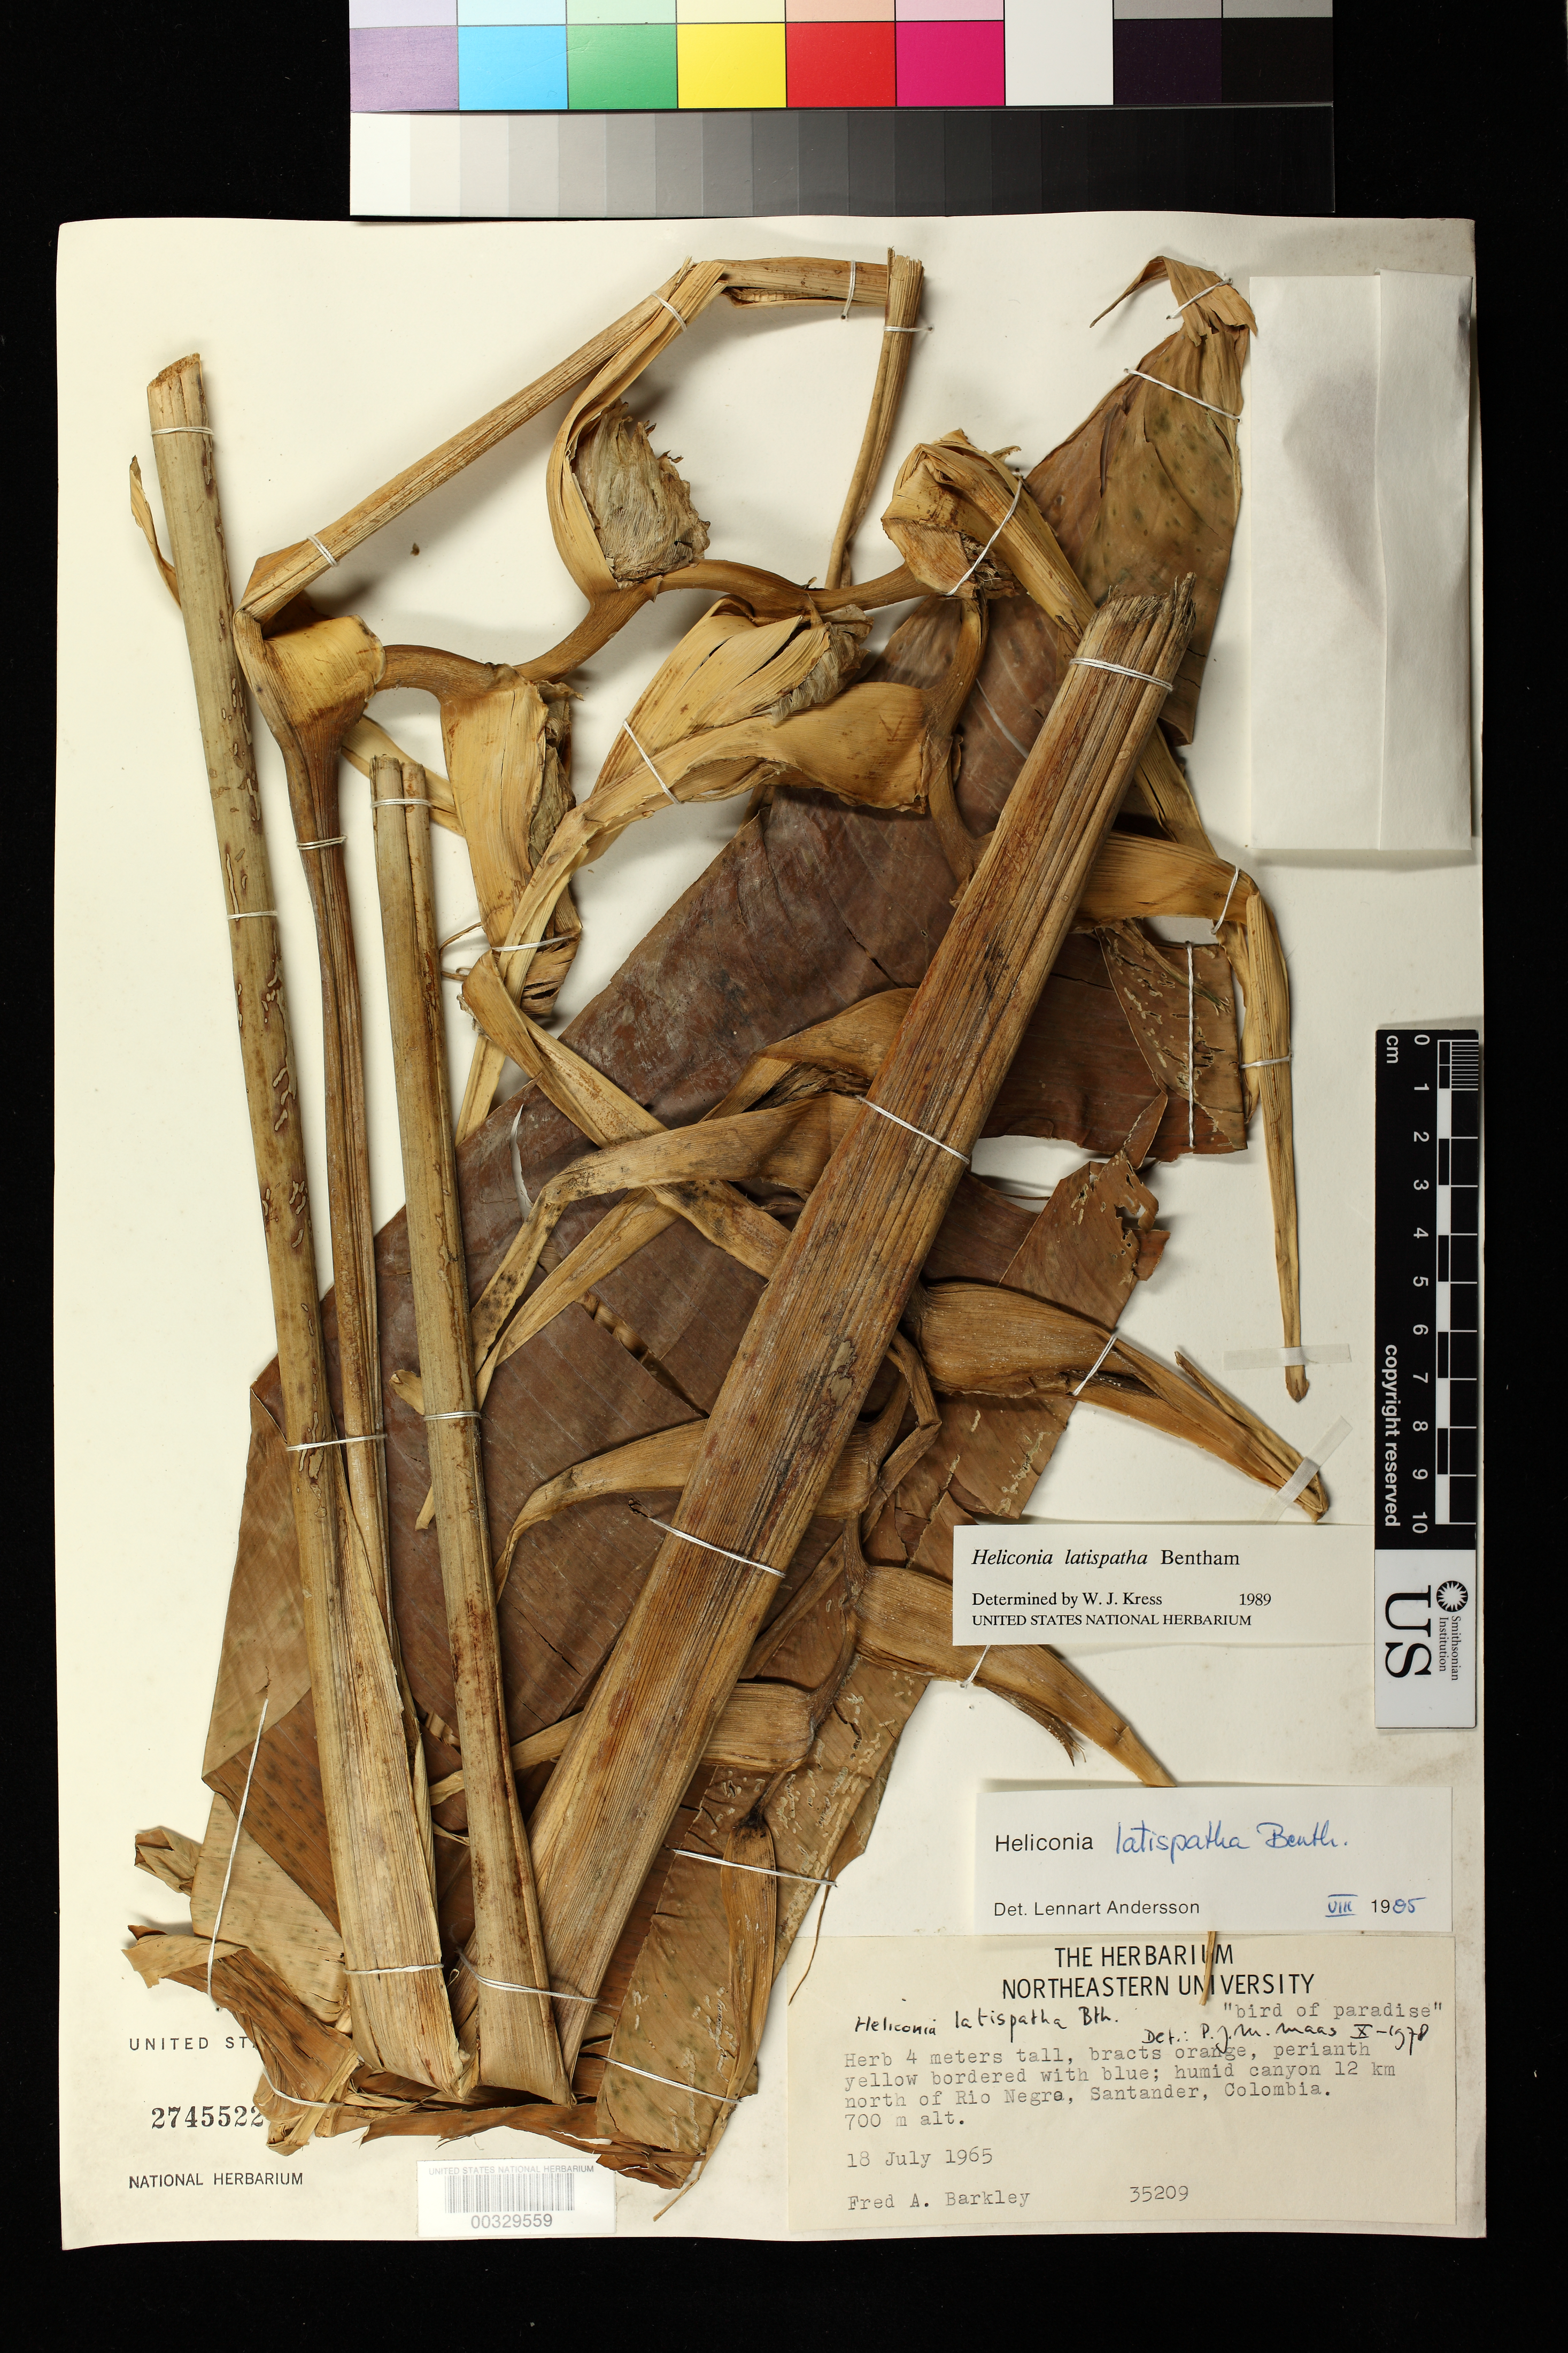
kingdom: Plantae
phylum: Tracheophyta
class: Liliopsida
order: Zingiberales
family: Heliconiaceae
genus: Heliconia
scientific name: Heliconia latispatha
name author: Benth.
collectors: F. A. Barkley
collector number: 35209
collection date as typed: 18 Jul 1965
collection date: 1965-07-18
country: Colombia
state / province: Santander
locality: Humid canyon 12 km N of Rio Negro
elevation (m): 700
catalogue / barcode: US 2745522